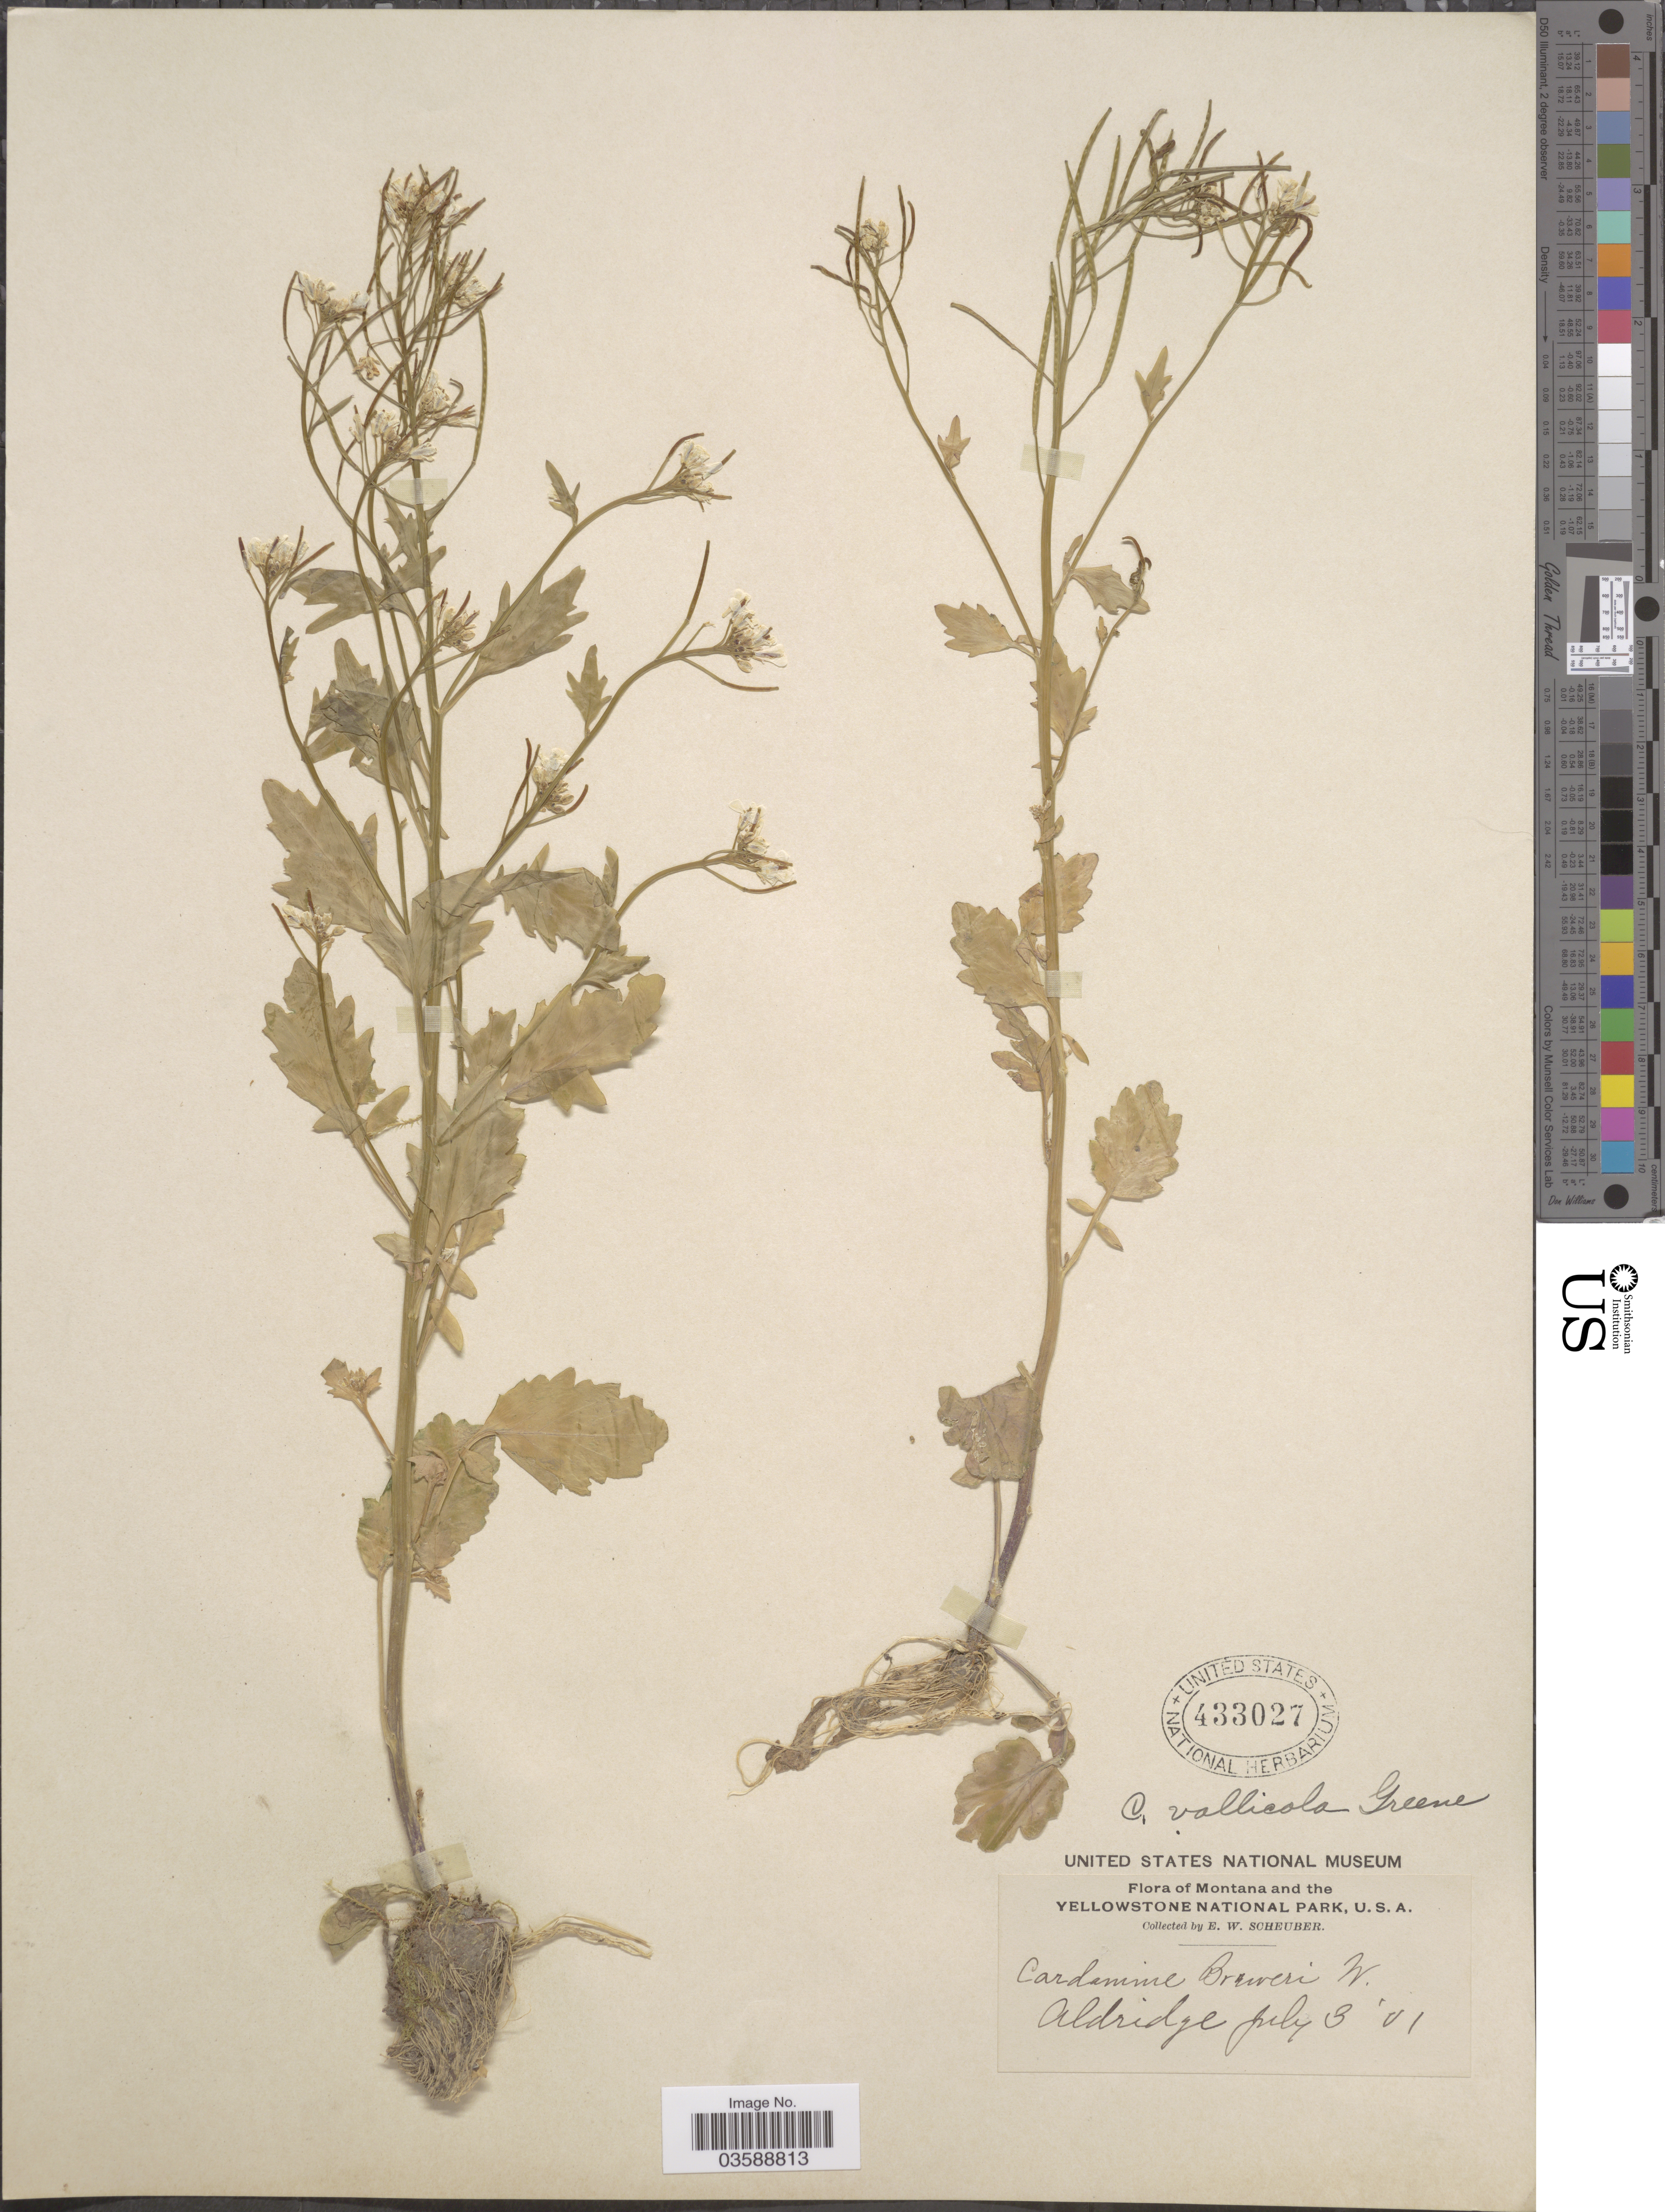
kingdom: Plantae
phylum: Tracheophyta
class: Magnoliopsida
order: Brassicales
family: Brassicaceae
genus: Cardamine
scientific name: Cardamine breweri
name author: S. Watson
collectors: E. Scheuber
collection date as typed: Transcribed d/m/y: 3/7/1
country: United States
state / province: Montana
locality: Yellowstone National Park. Aldridge.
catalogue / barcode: US 433027